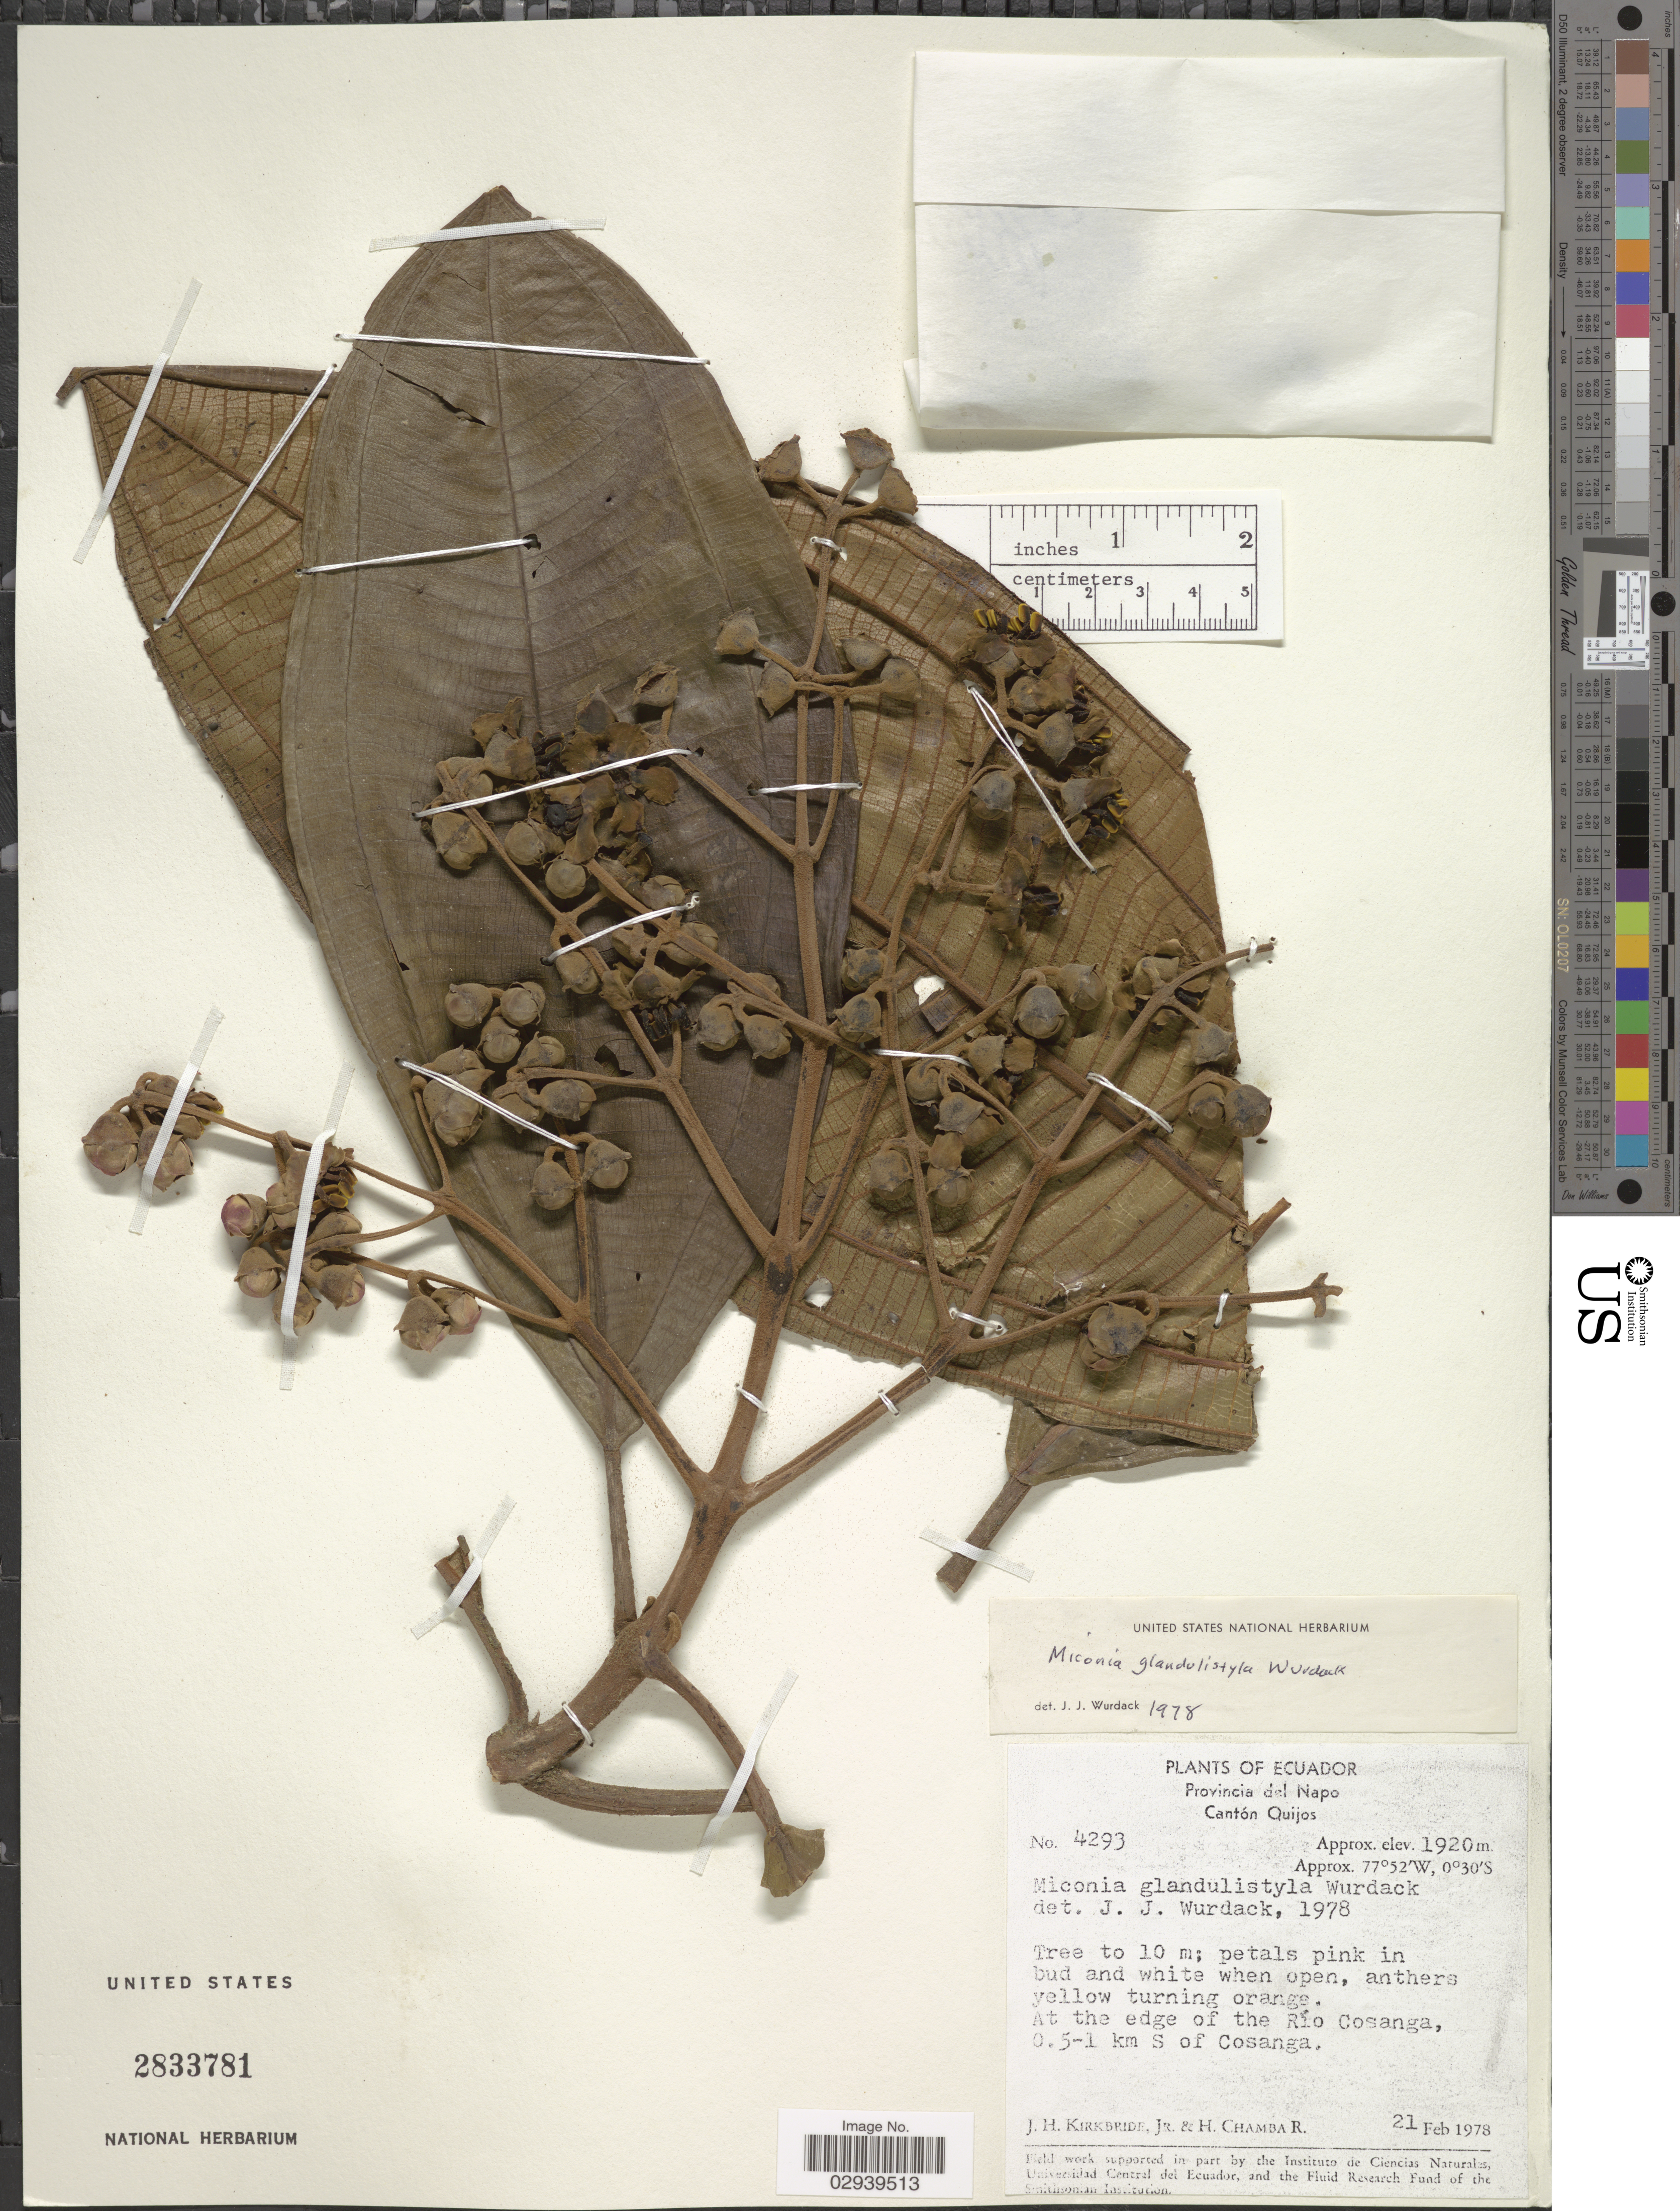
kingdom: Plantae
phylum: Tracheophyta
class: Magnoliopsida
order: Myrtales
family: Melastomataceae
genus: Miconia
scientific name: Miconia glandulistyla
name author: Wurdack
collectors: J. H. Kirkbride & H. Chamba R.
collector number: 4293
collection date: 1978-02-21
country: Ecuador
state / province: Napo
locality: Cantón Quijos, At the edge of the Río Cosanga, 0.5-1 km S of Cosanga.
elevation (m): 1920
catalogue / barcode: US 2833781